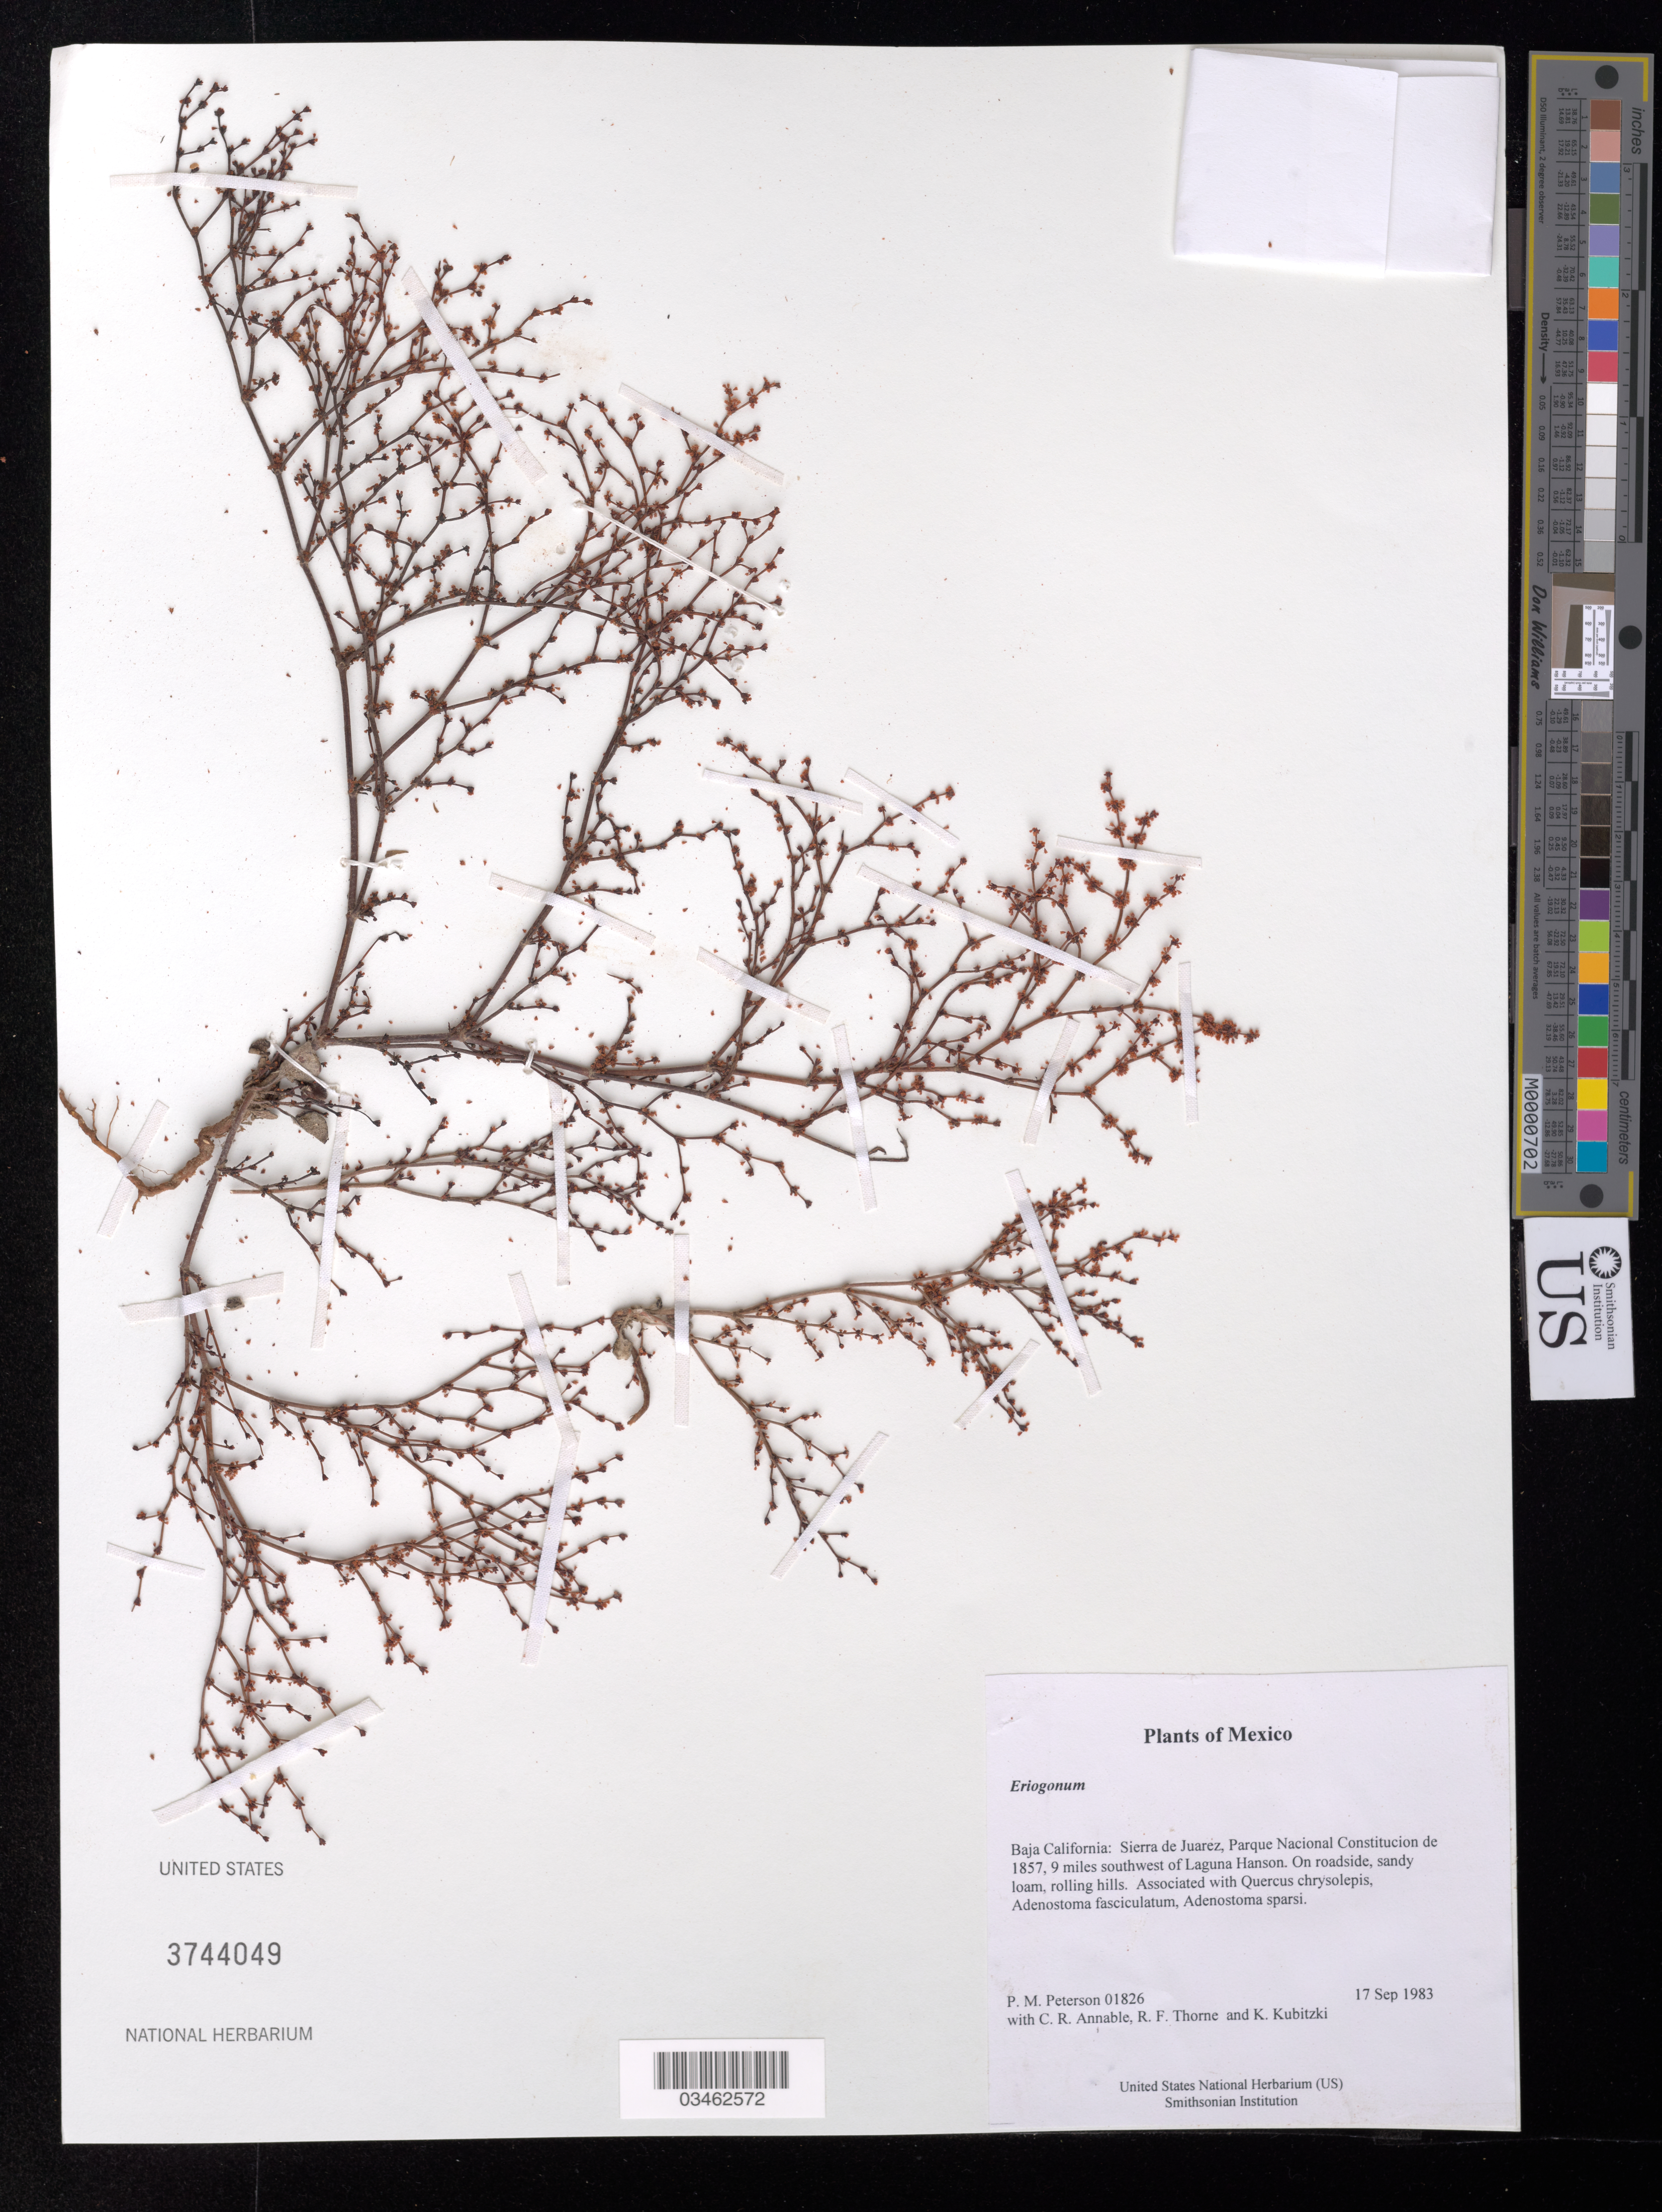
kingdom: Plantae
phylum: Tracheophyta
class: Magnoliopsida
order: Caryophyllales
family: Polygonaceae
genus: Eriogonum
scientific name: Eriogonum sp.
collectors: P. M. Peterson, C. R. Annable, R. F. Thorne & K. Kubitzki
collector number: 01826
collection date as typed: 17 Sep 1983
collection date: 1983-09-17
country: Mexico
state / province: Baja California Norte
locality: Sierra de Juarez, Parque Nacional Constitucion de 1857, 9 miles southwest of Laguna Hanson.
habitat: On roadside, sandy loam, rolling hills. Associated with Quercus chrysolepis, Adenostoma fasciculatum, Adenostoma sparsi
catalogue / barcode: US 3744049